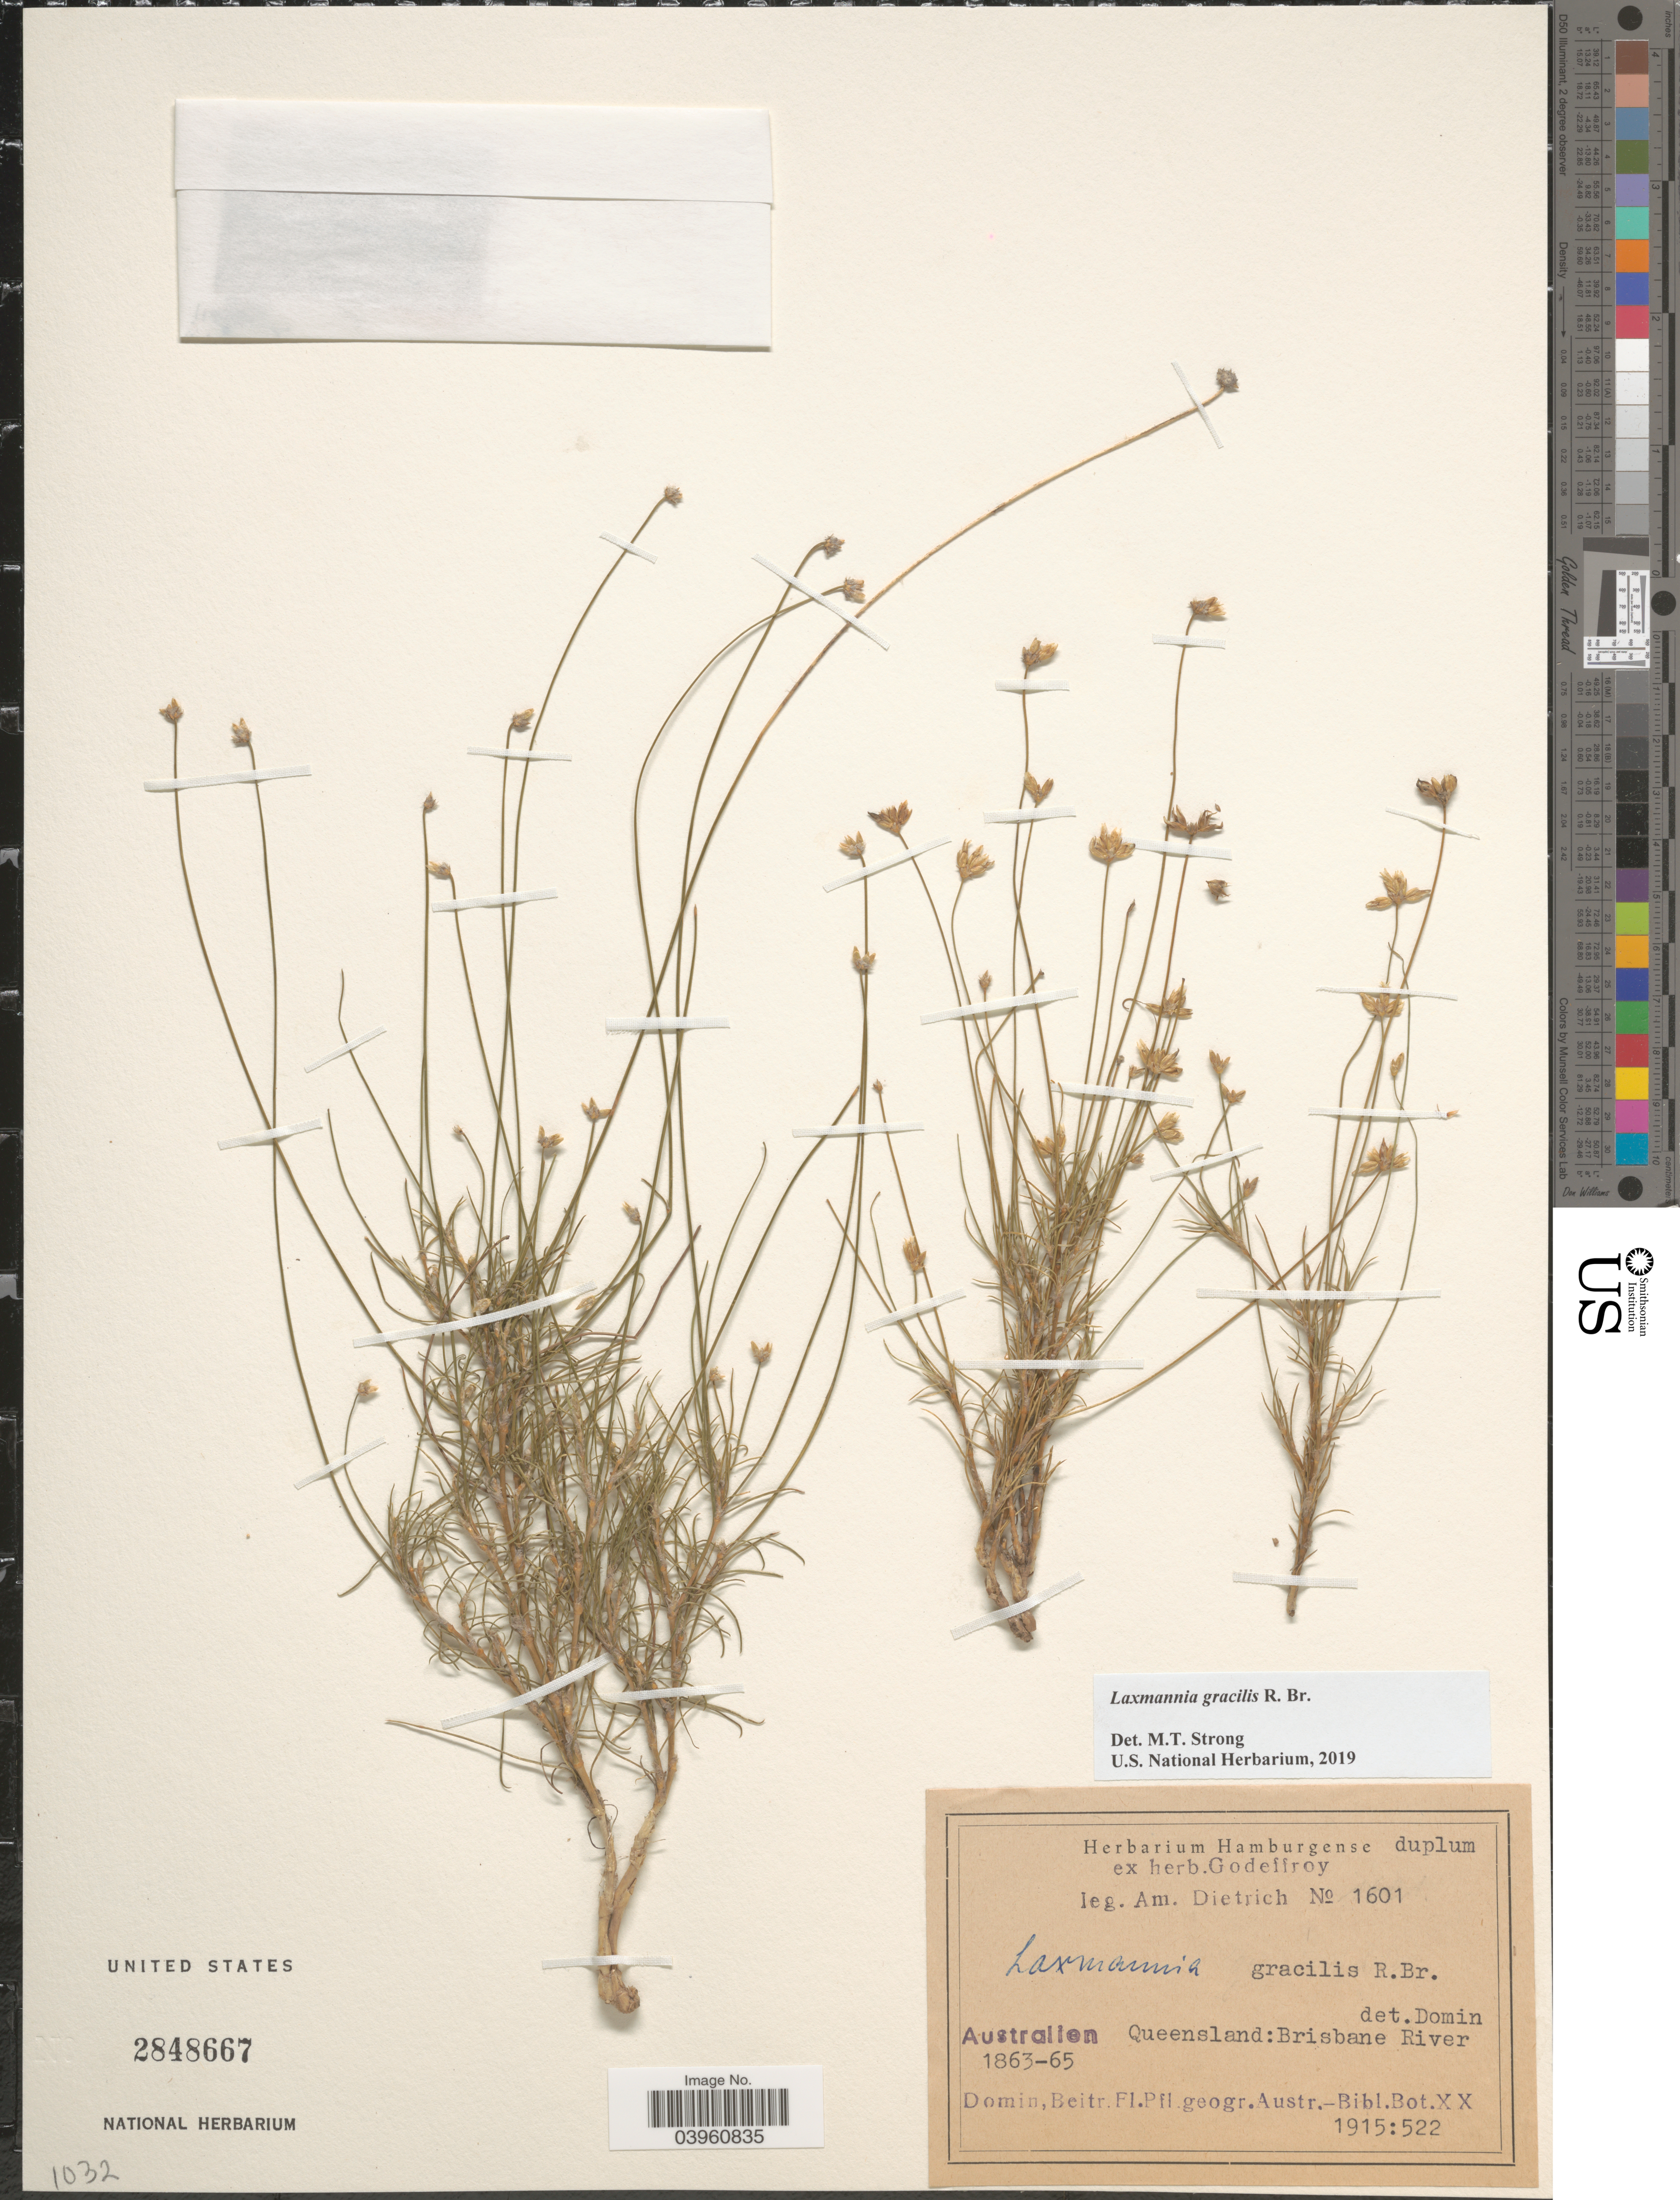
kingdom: Plantae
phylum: Tracheophyta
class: Liliopsida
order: Asparagales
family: Asparagaceae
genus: Laxmannia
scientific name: Laxmannia gracilis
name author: R. Br.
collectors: A. G. Dietrich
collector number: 1601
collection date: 1863/1865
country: Australia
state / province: Queensland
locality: Brisbane River.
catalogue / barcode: US 2848667